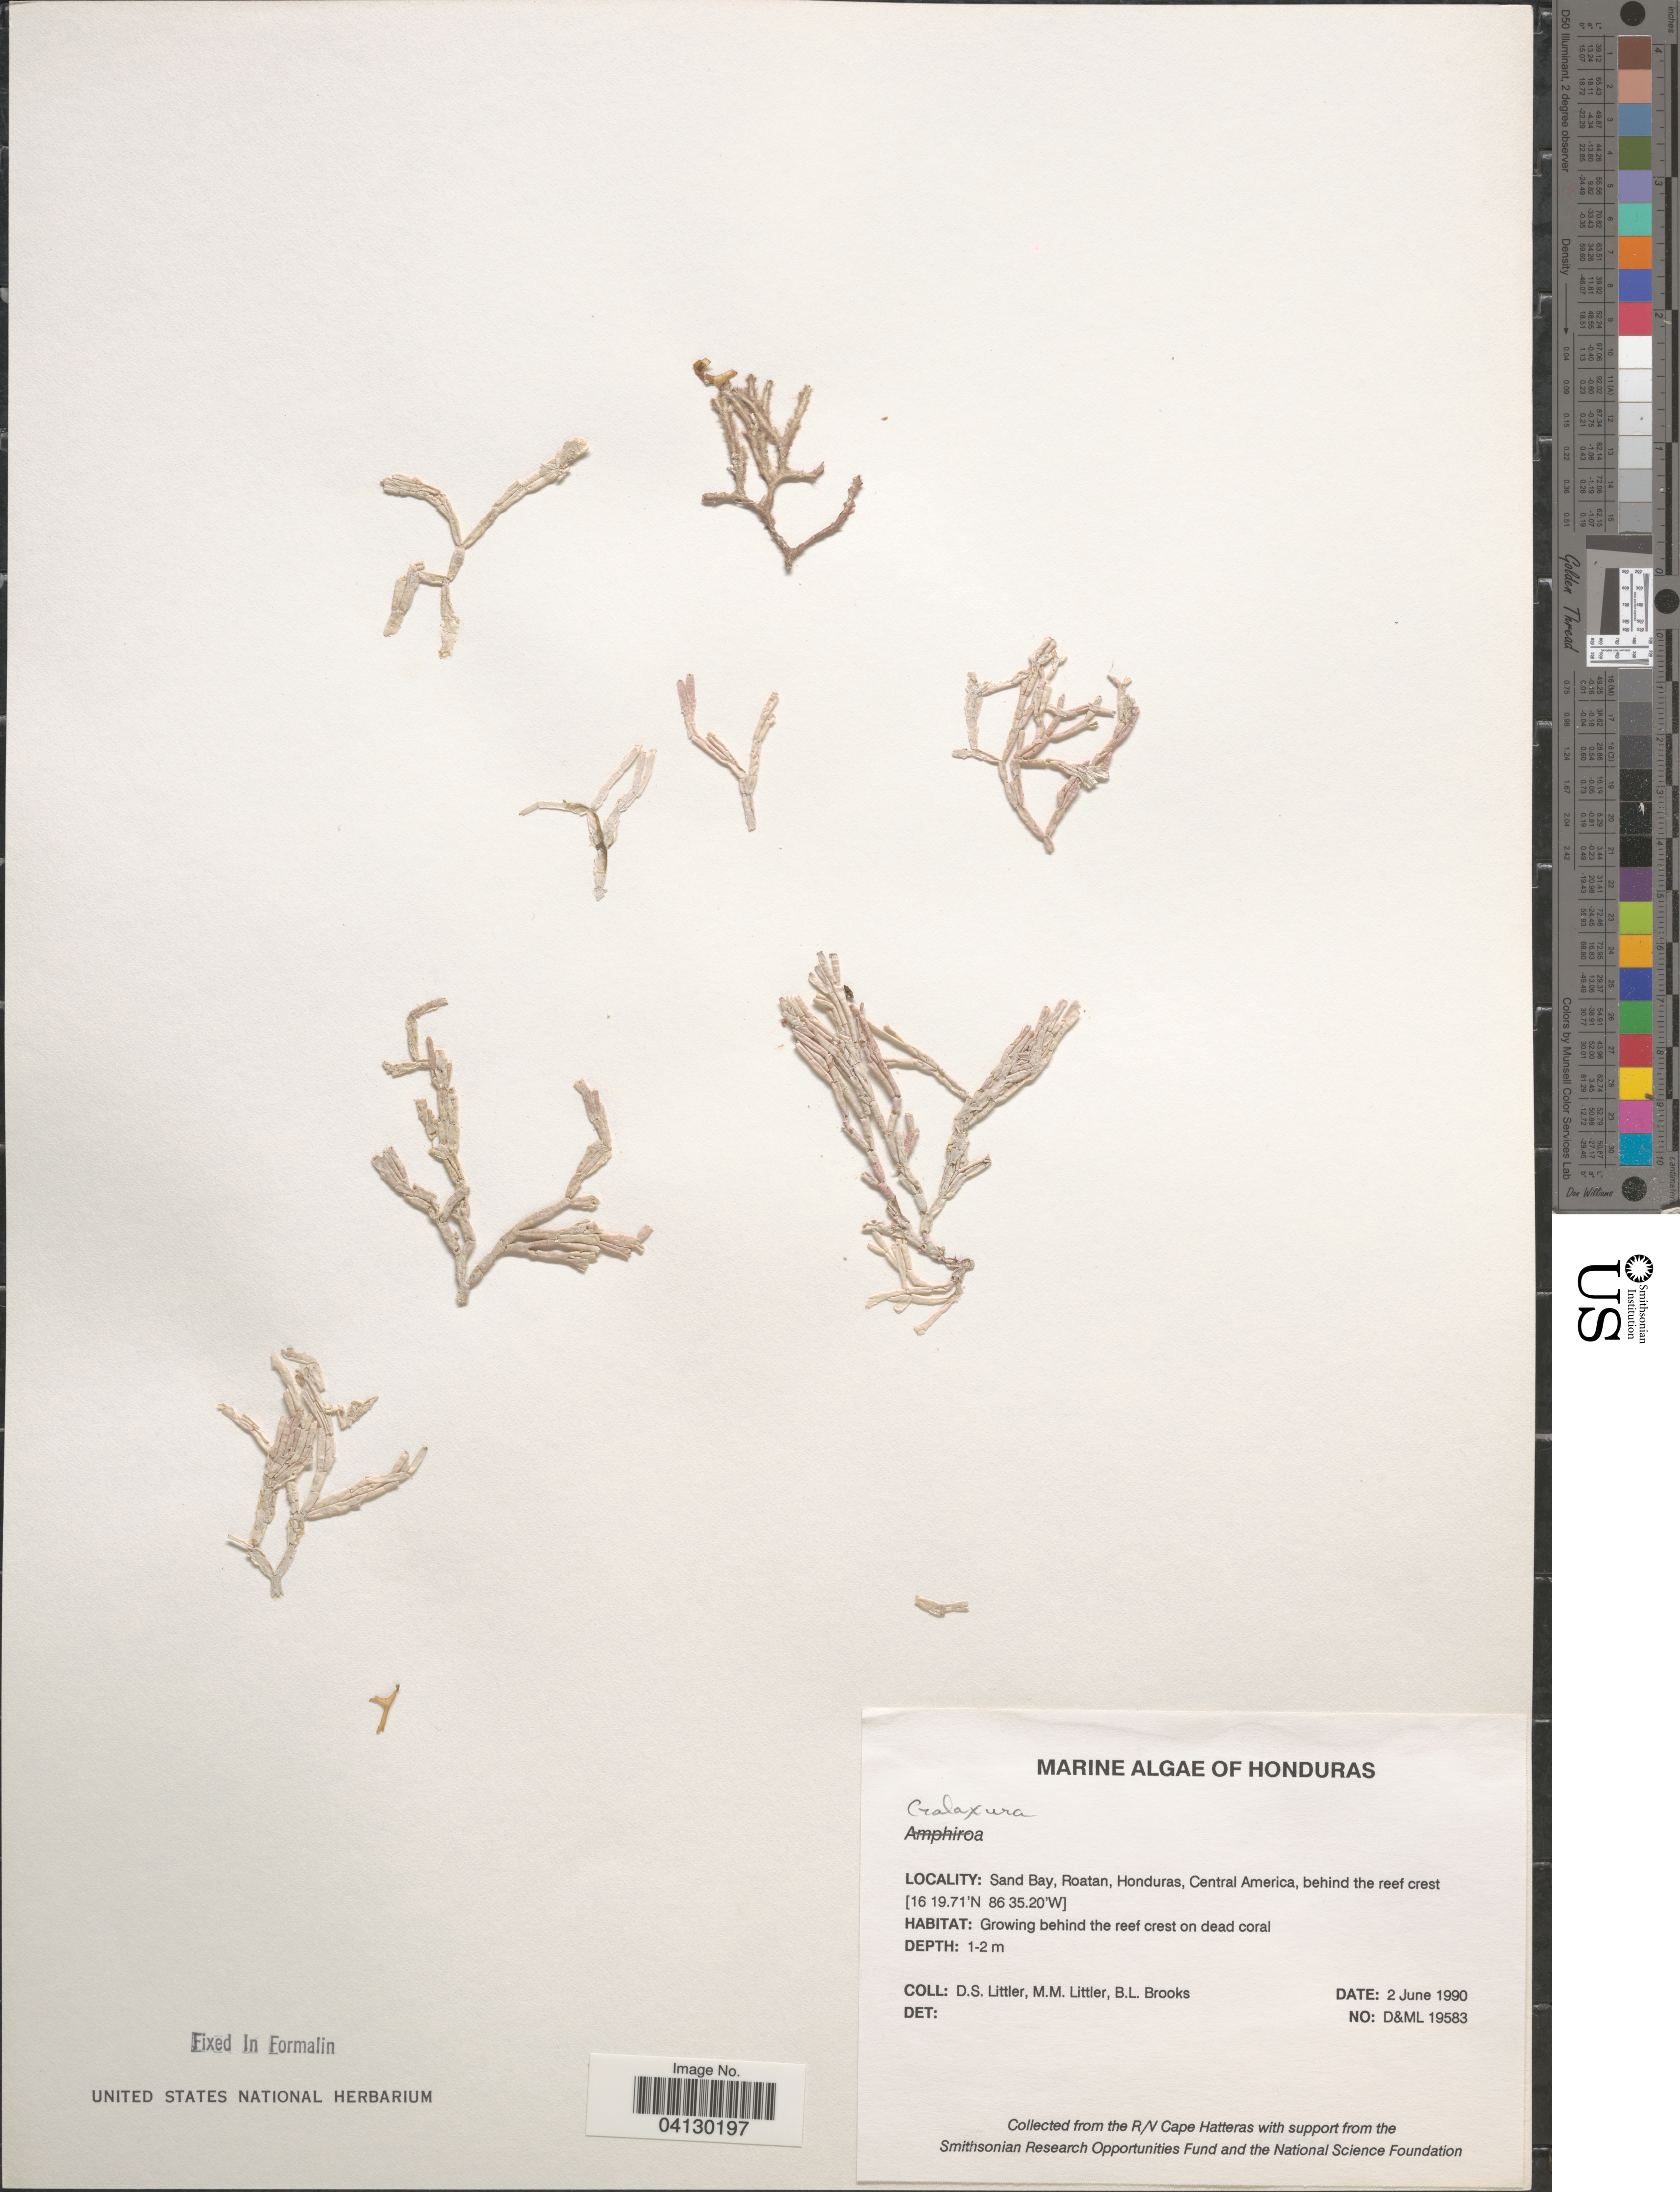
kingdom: Plantae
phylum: Rhodophyta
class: Florideophyceae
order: Nemaliales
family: Galaxauraceae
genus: Galaxaura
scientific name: Galaxaura sp.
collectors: D. S. Littler & B. Brooks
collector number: D&ML19583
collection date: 1990-06-02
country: Honduras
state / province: Islas de la Bahía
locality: Sand Bay, Roatan, behind the reef crest.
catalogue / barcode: US 328598